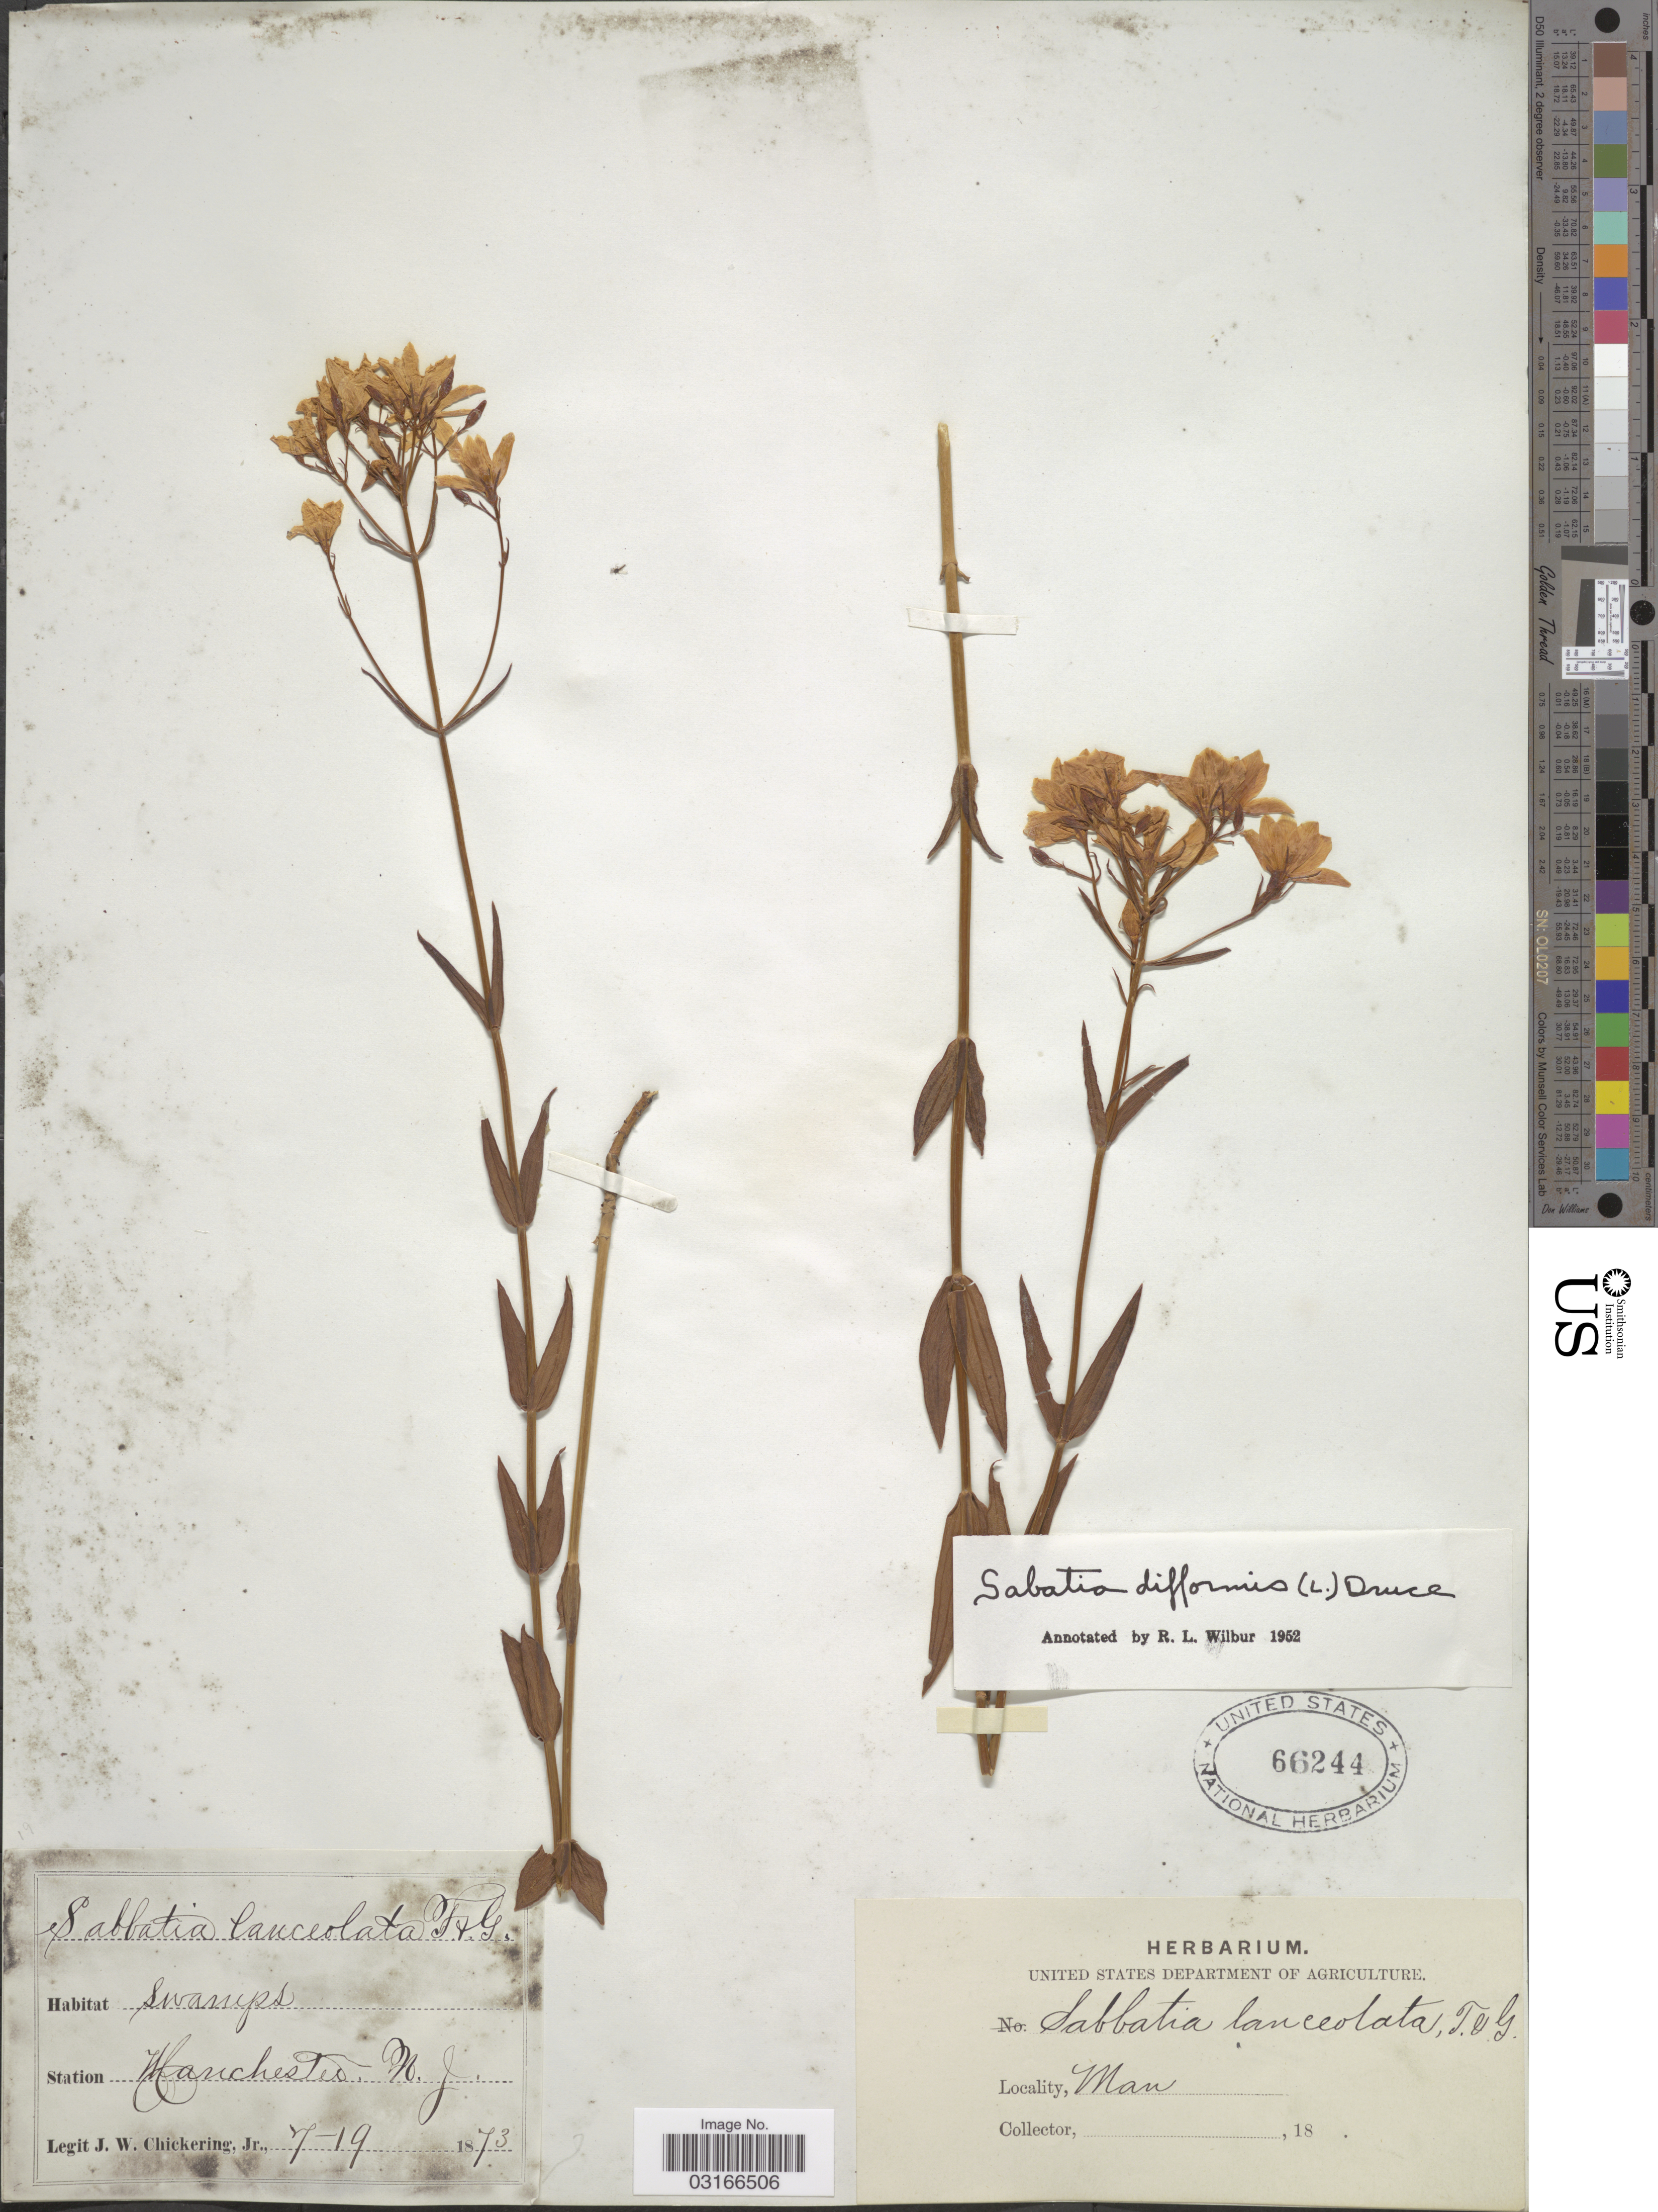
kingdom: Plantae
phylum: Tracheophyta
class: Magnoliopsida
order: Gentianales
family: Gentianaceae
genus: Sabatia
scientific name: Sabatia difformis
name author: (L.) Druce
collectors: J. W. Chickering Jr.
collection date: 1873-07-19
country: United States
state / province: New Jersey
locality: Manchester.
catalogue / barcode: US 66244